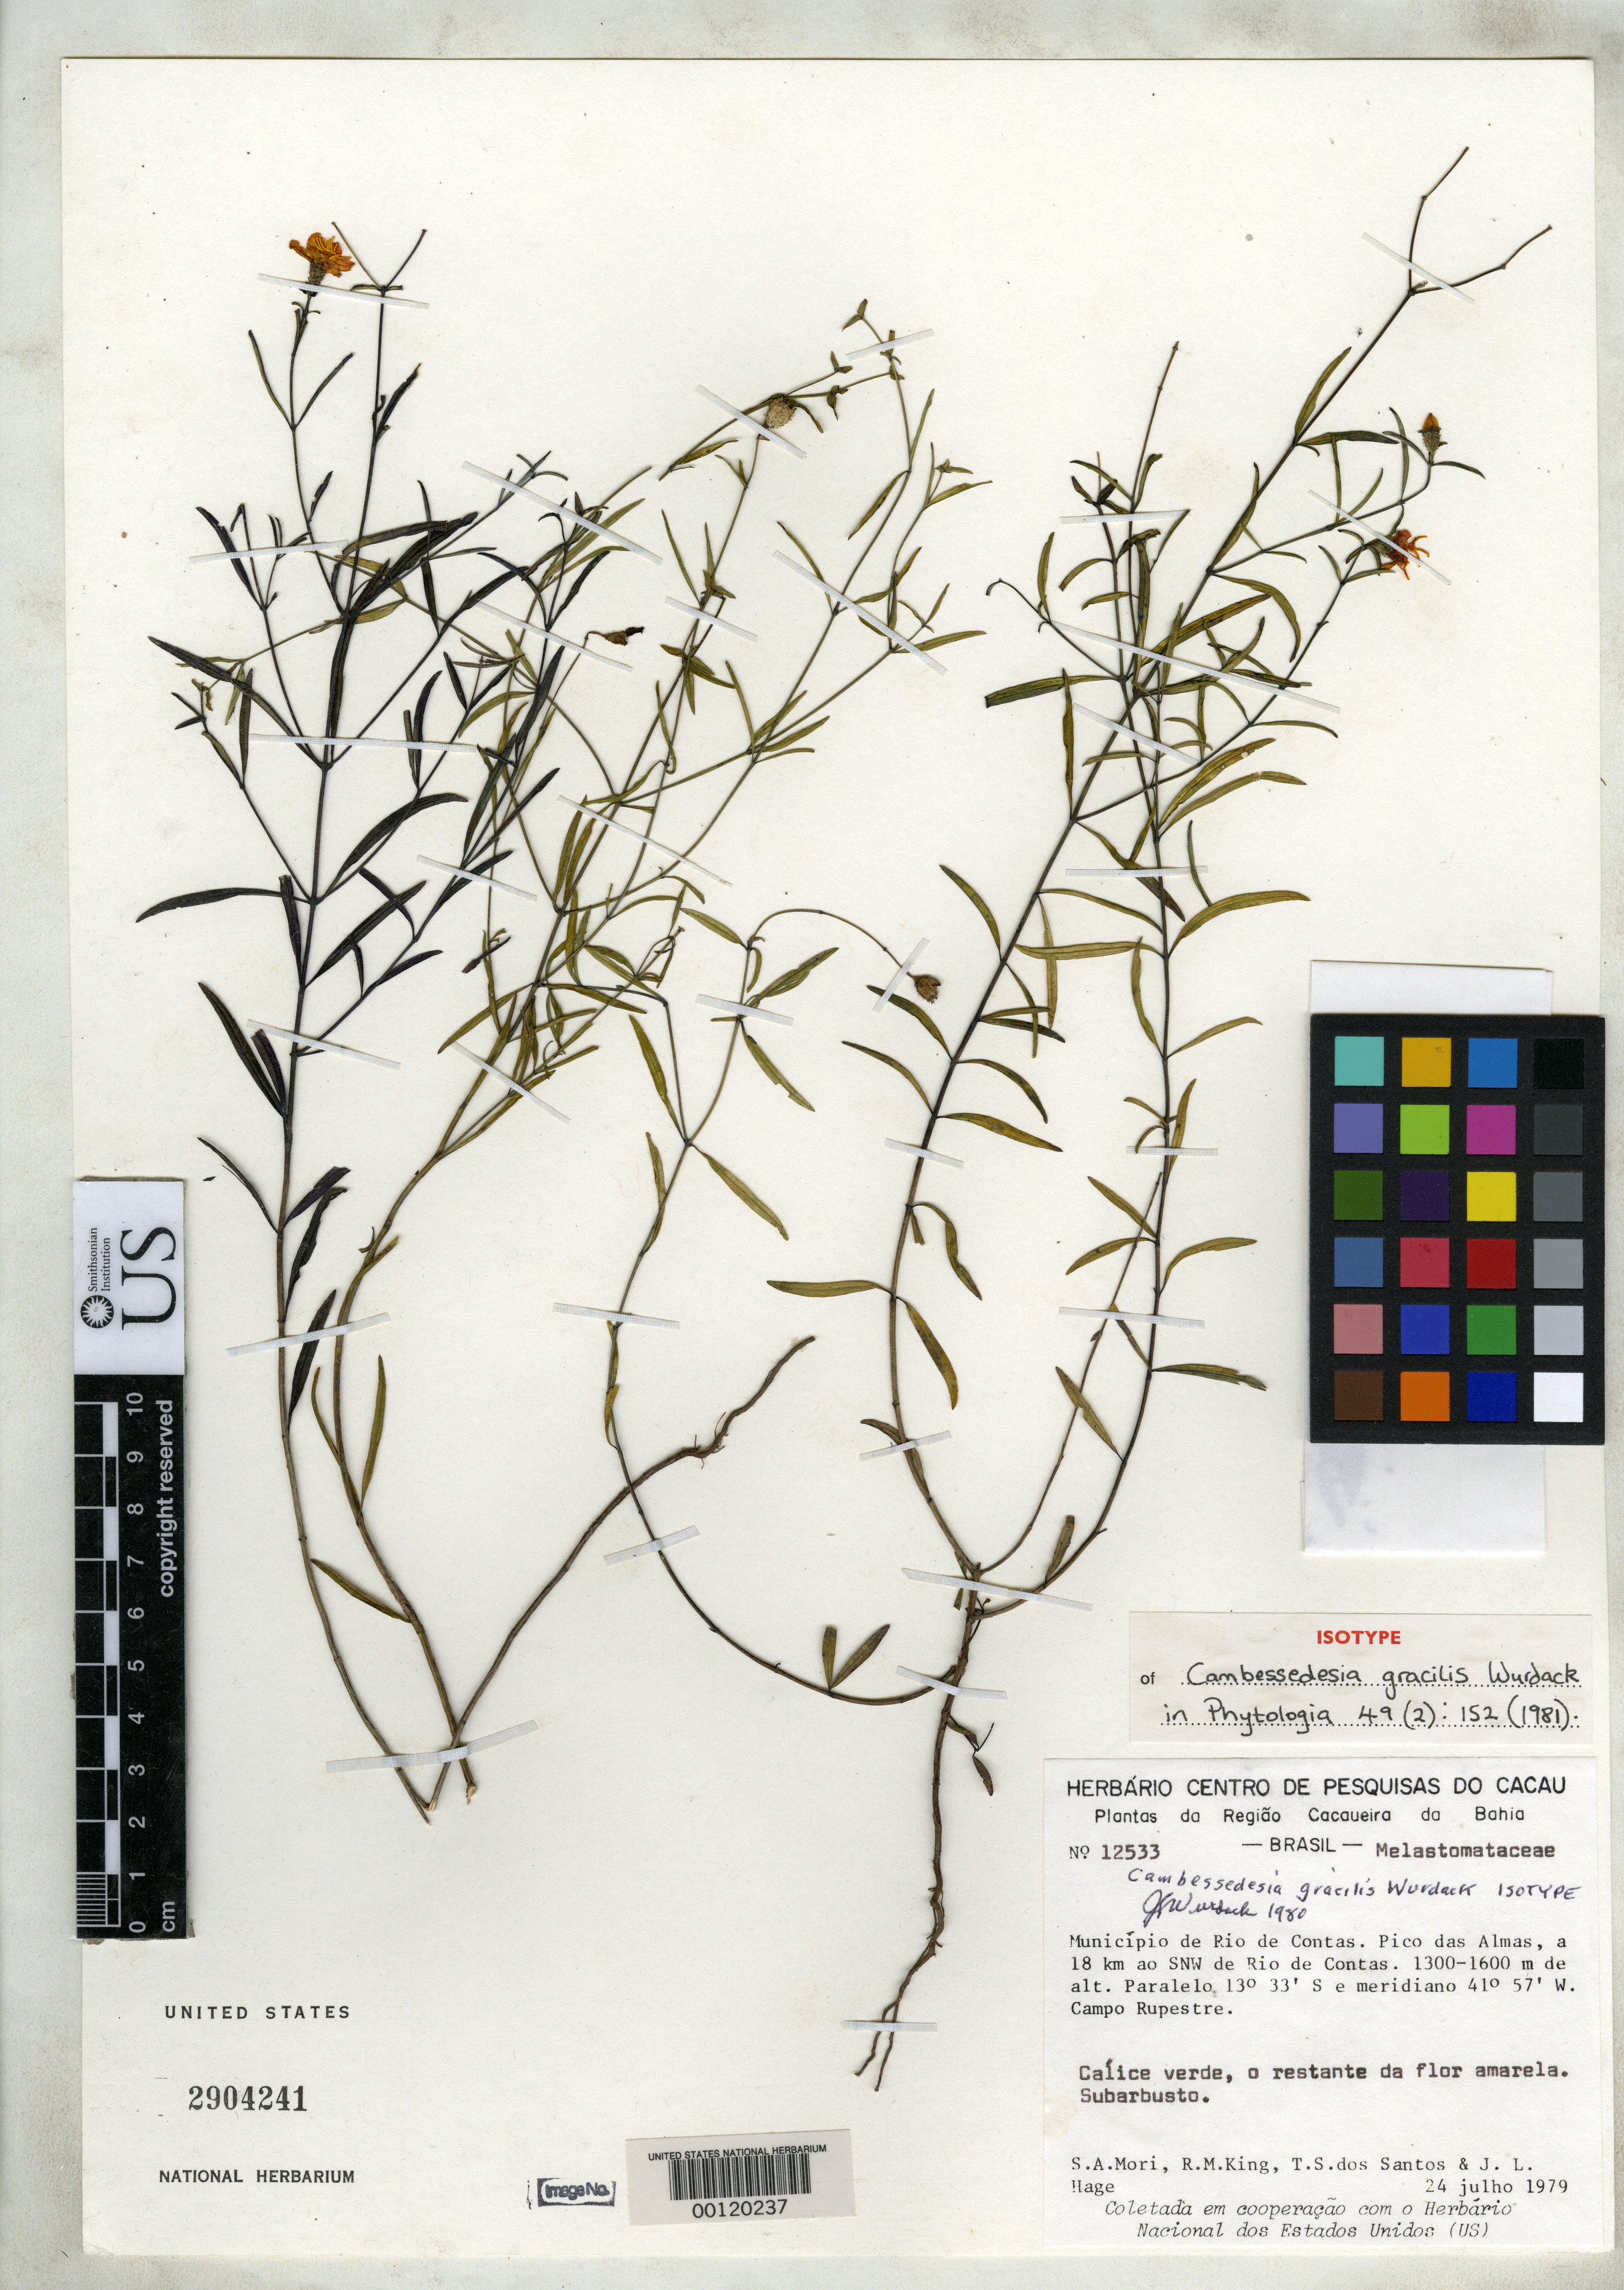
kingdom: Plantae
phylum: Tracheophyta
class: Magnoliopsida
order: Myrtales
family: Melastomataceae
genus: Cambessedesia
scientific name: Cambessedesia gracilis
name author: Wurdack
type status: Isotype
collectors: S. Mori, R. M. King, T. S. Santos & J. L. Hage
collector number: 12533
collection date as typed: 24 Jul 1979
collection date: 1979-07-24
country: Brazil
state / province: Bahia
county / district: Rio de Contas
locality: Pico das Almas, 18 km ao S (?) NW de Rio de Contas.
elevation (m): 1300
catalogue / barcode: US 2904241